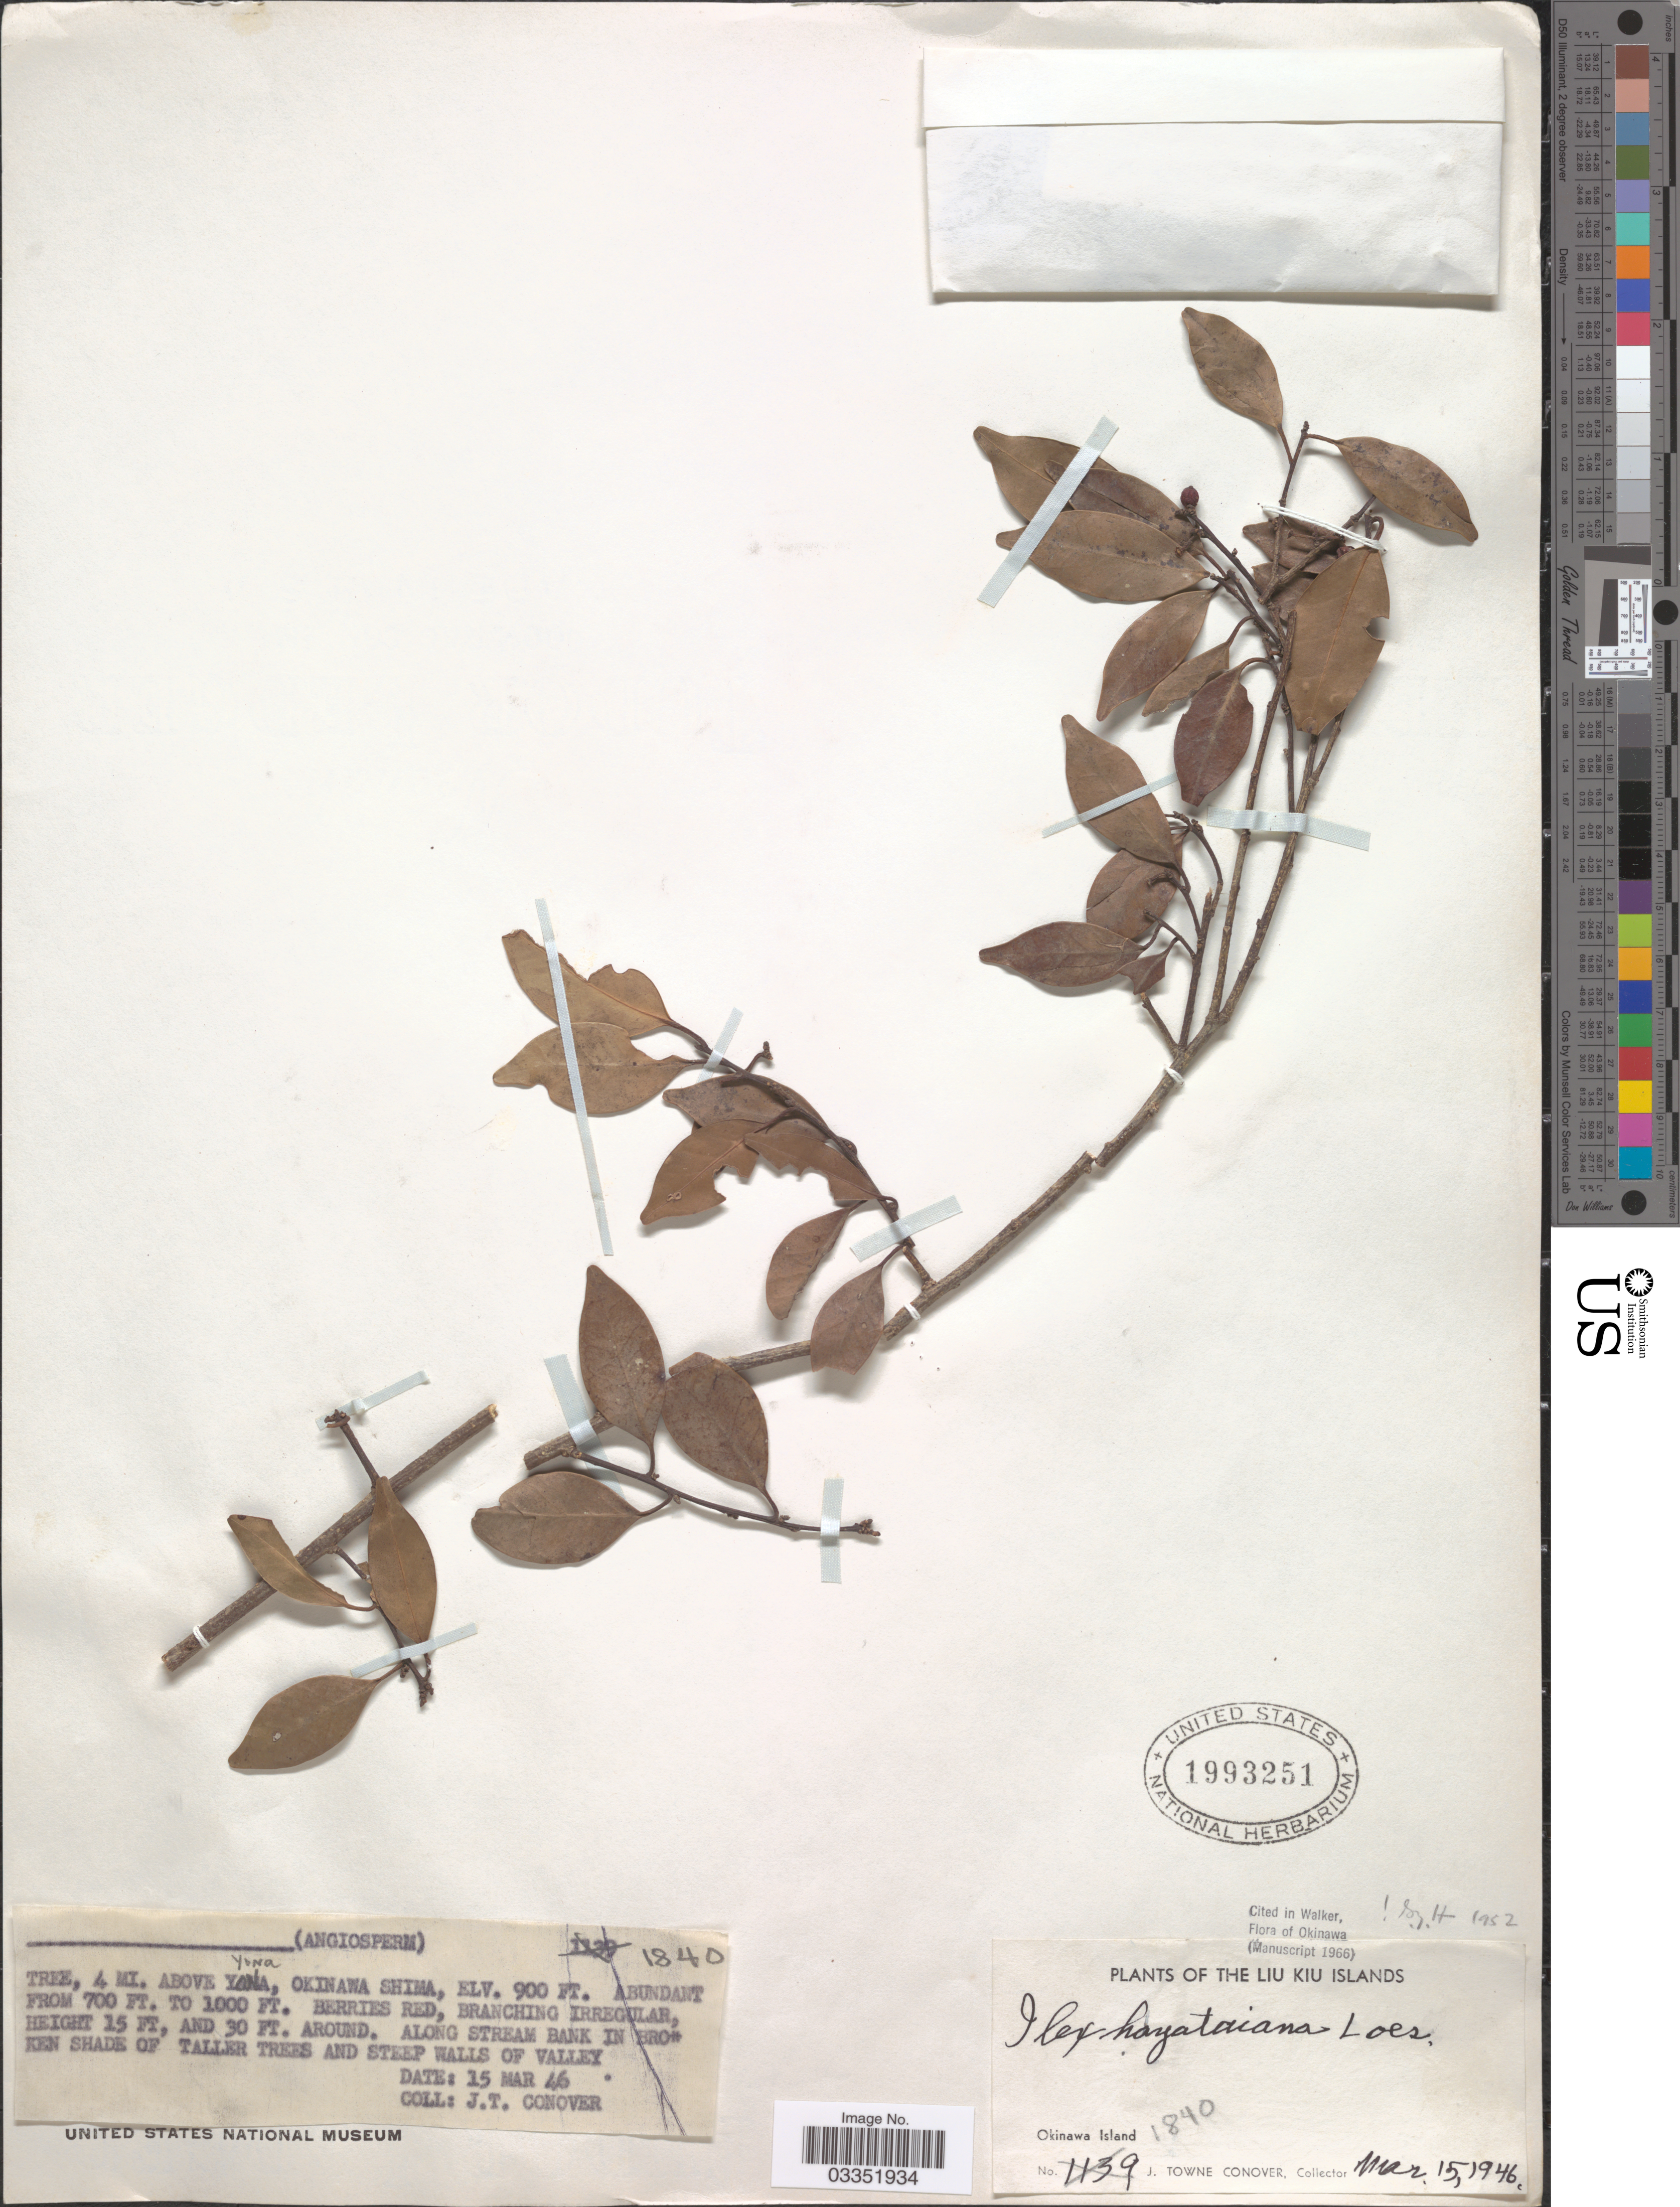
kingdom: Plantae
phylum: Tracheophyta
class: Magnoliopsida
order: Aquifoliales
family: Aquifoliaceae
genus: Ilex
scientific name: Ilex hayatana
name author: Loes.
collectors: J. T. Conover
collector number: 1840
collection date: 1946-03-15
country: Japan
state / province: Okinawa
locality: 4 mi. above Yona, Okinawa Shima. The Liu Kiu Islands.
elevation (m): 274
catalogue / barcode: US 1993251